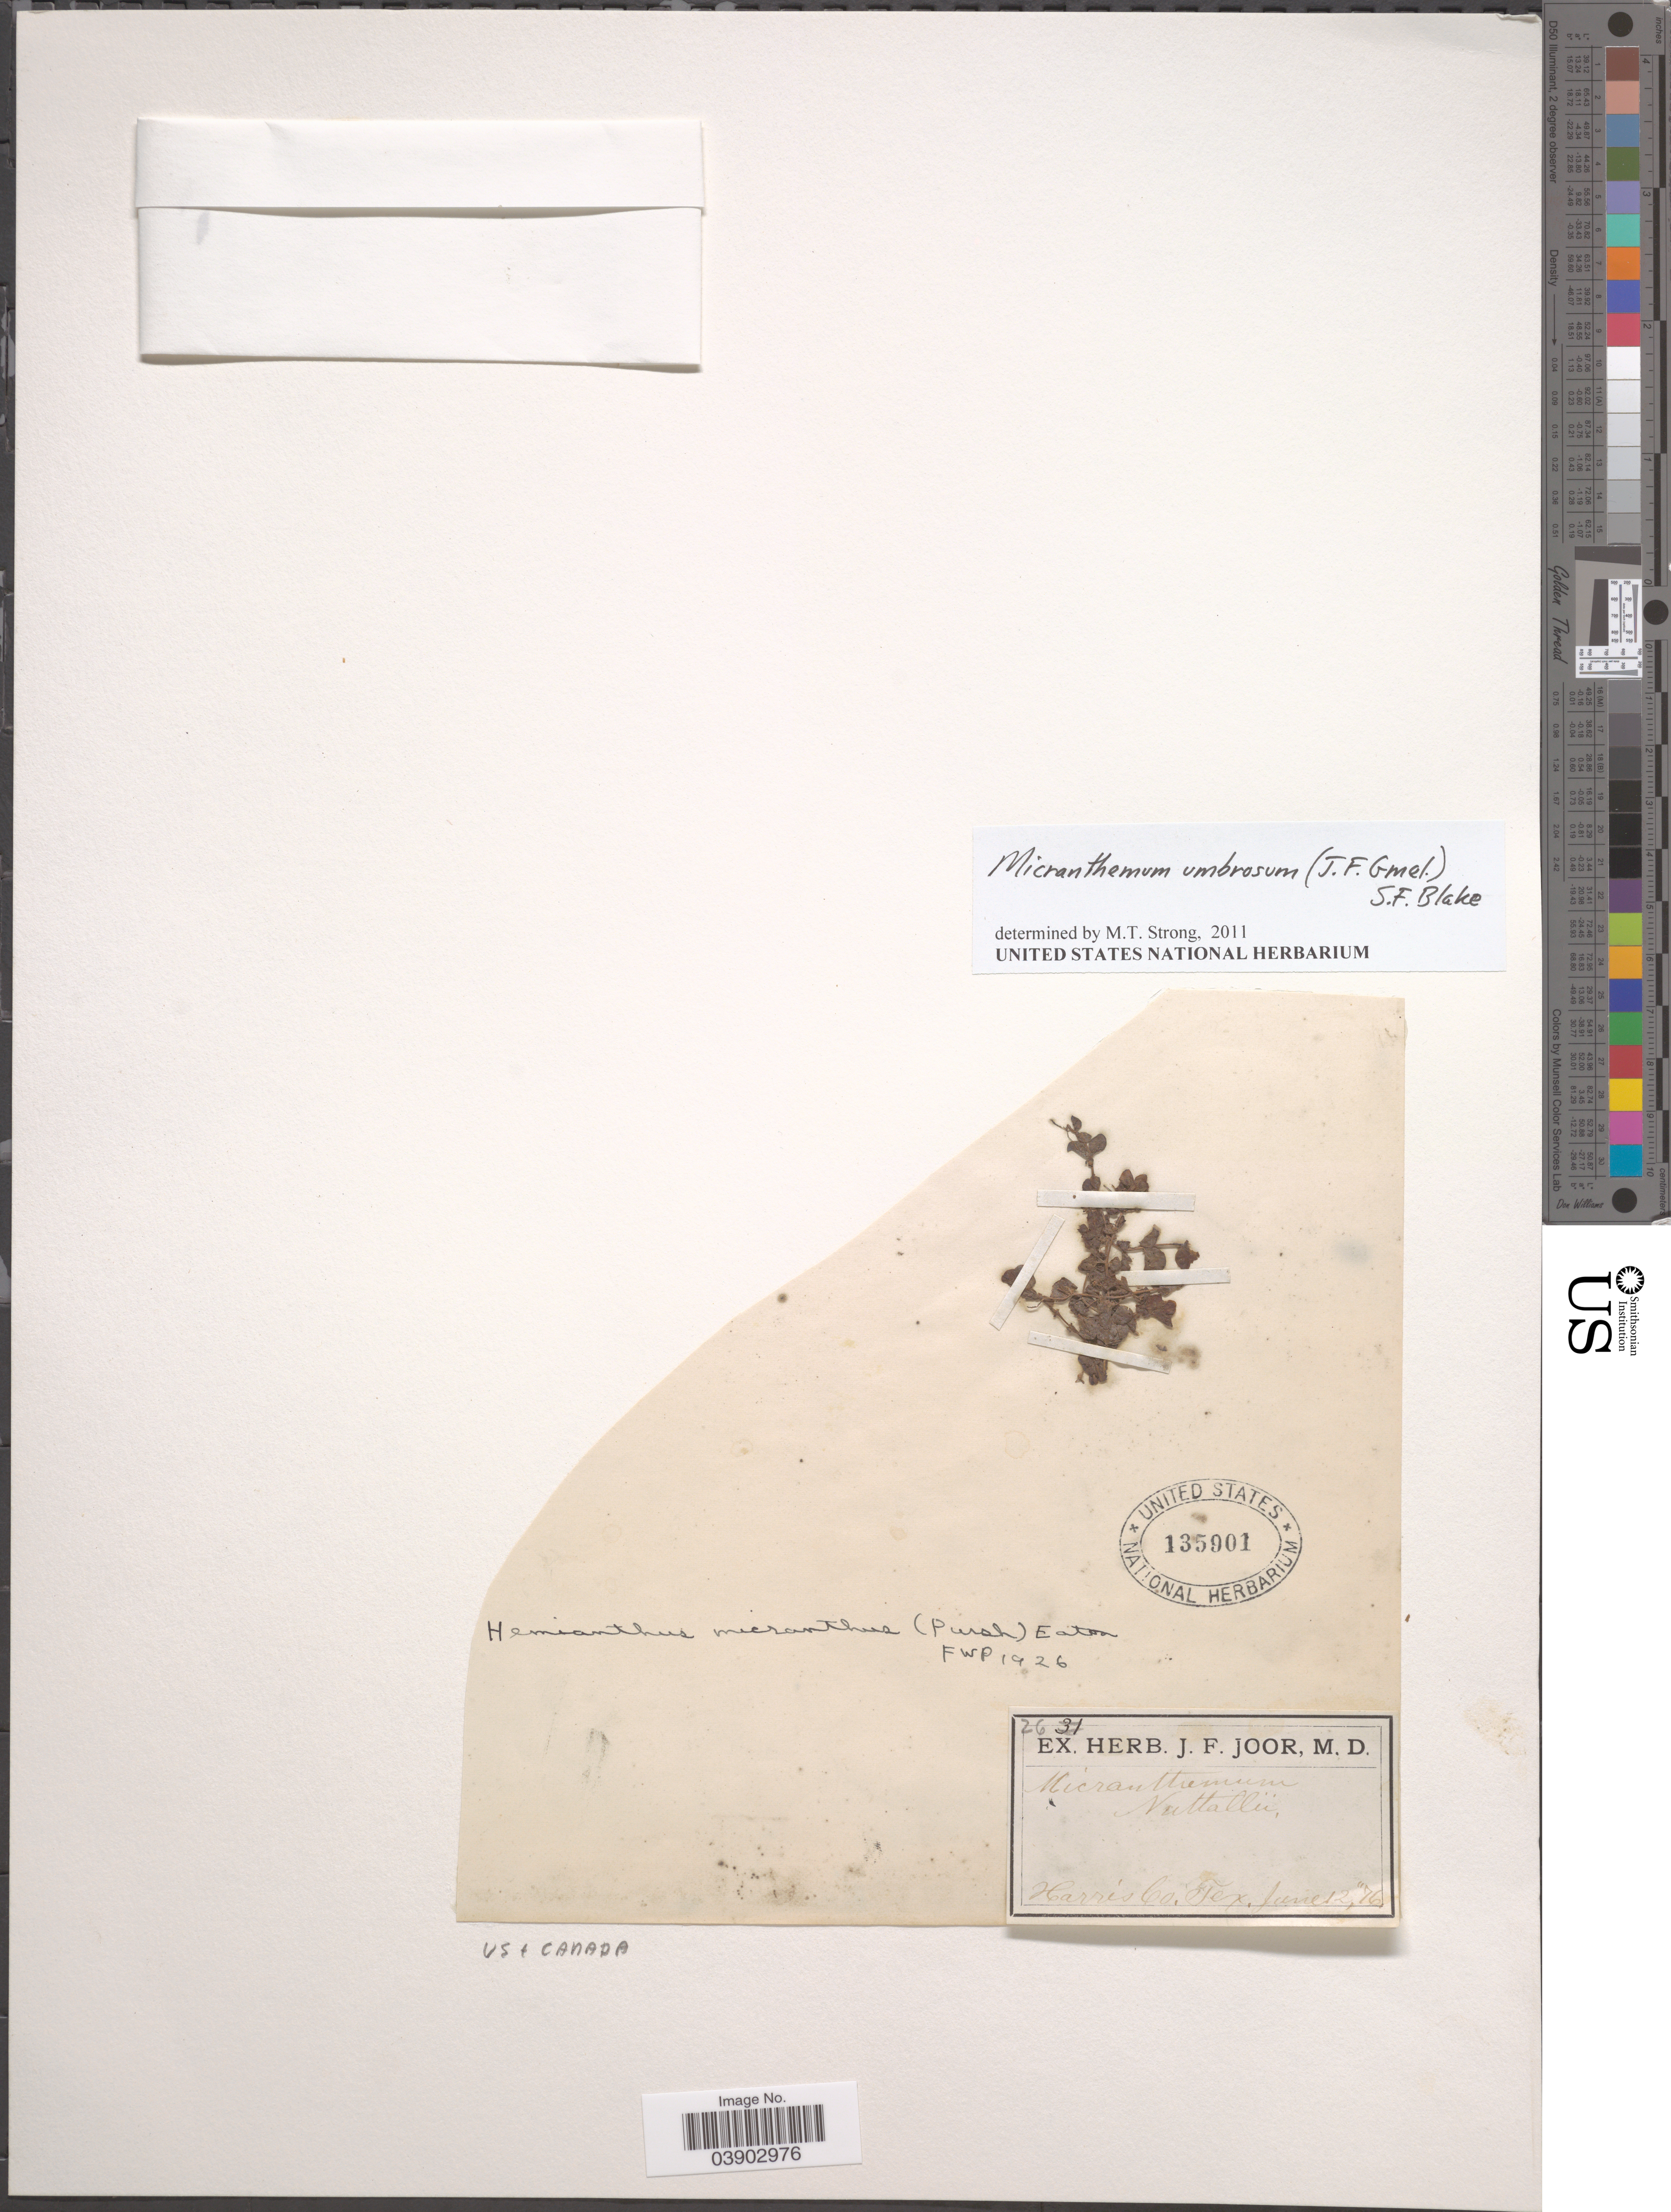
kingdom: Plantae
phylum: Tracheophyta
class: Magnoliopsida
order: Lamiales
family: Linderniaceae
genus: Micranthemum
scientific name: Micranthemum umbrosum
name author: (J.F. Gmel.) S.F. Blake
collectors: ex herb. J.F. Joor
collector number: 26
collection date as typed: Transcribed d/m/y: 12/6/76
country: United States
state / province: Texas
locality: Harris Co.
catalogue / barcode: US 135901